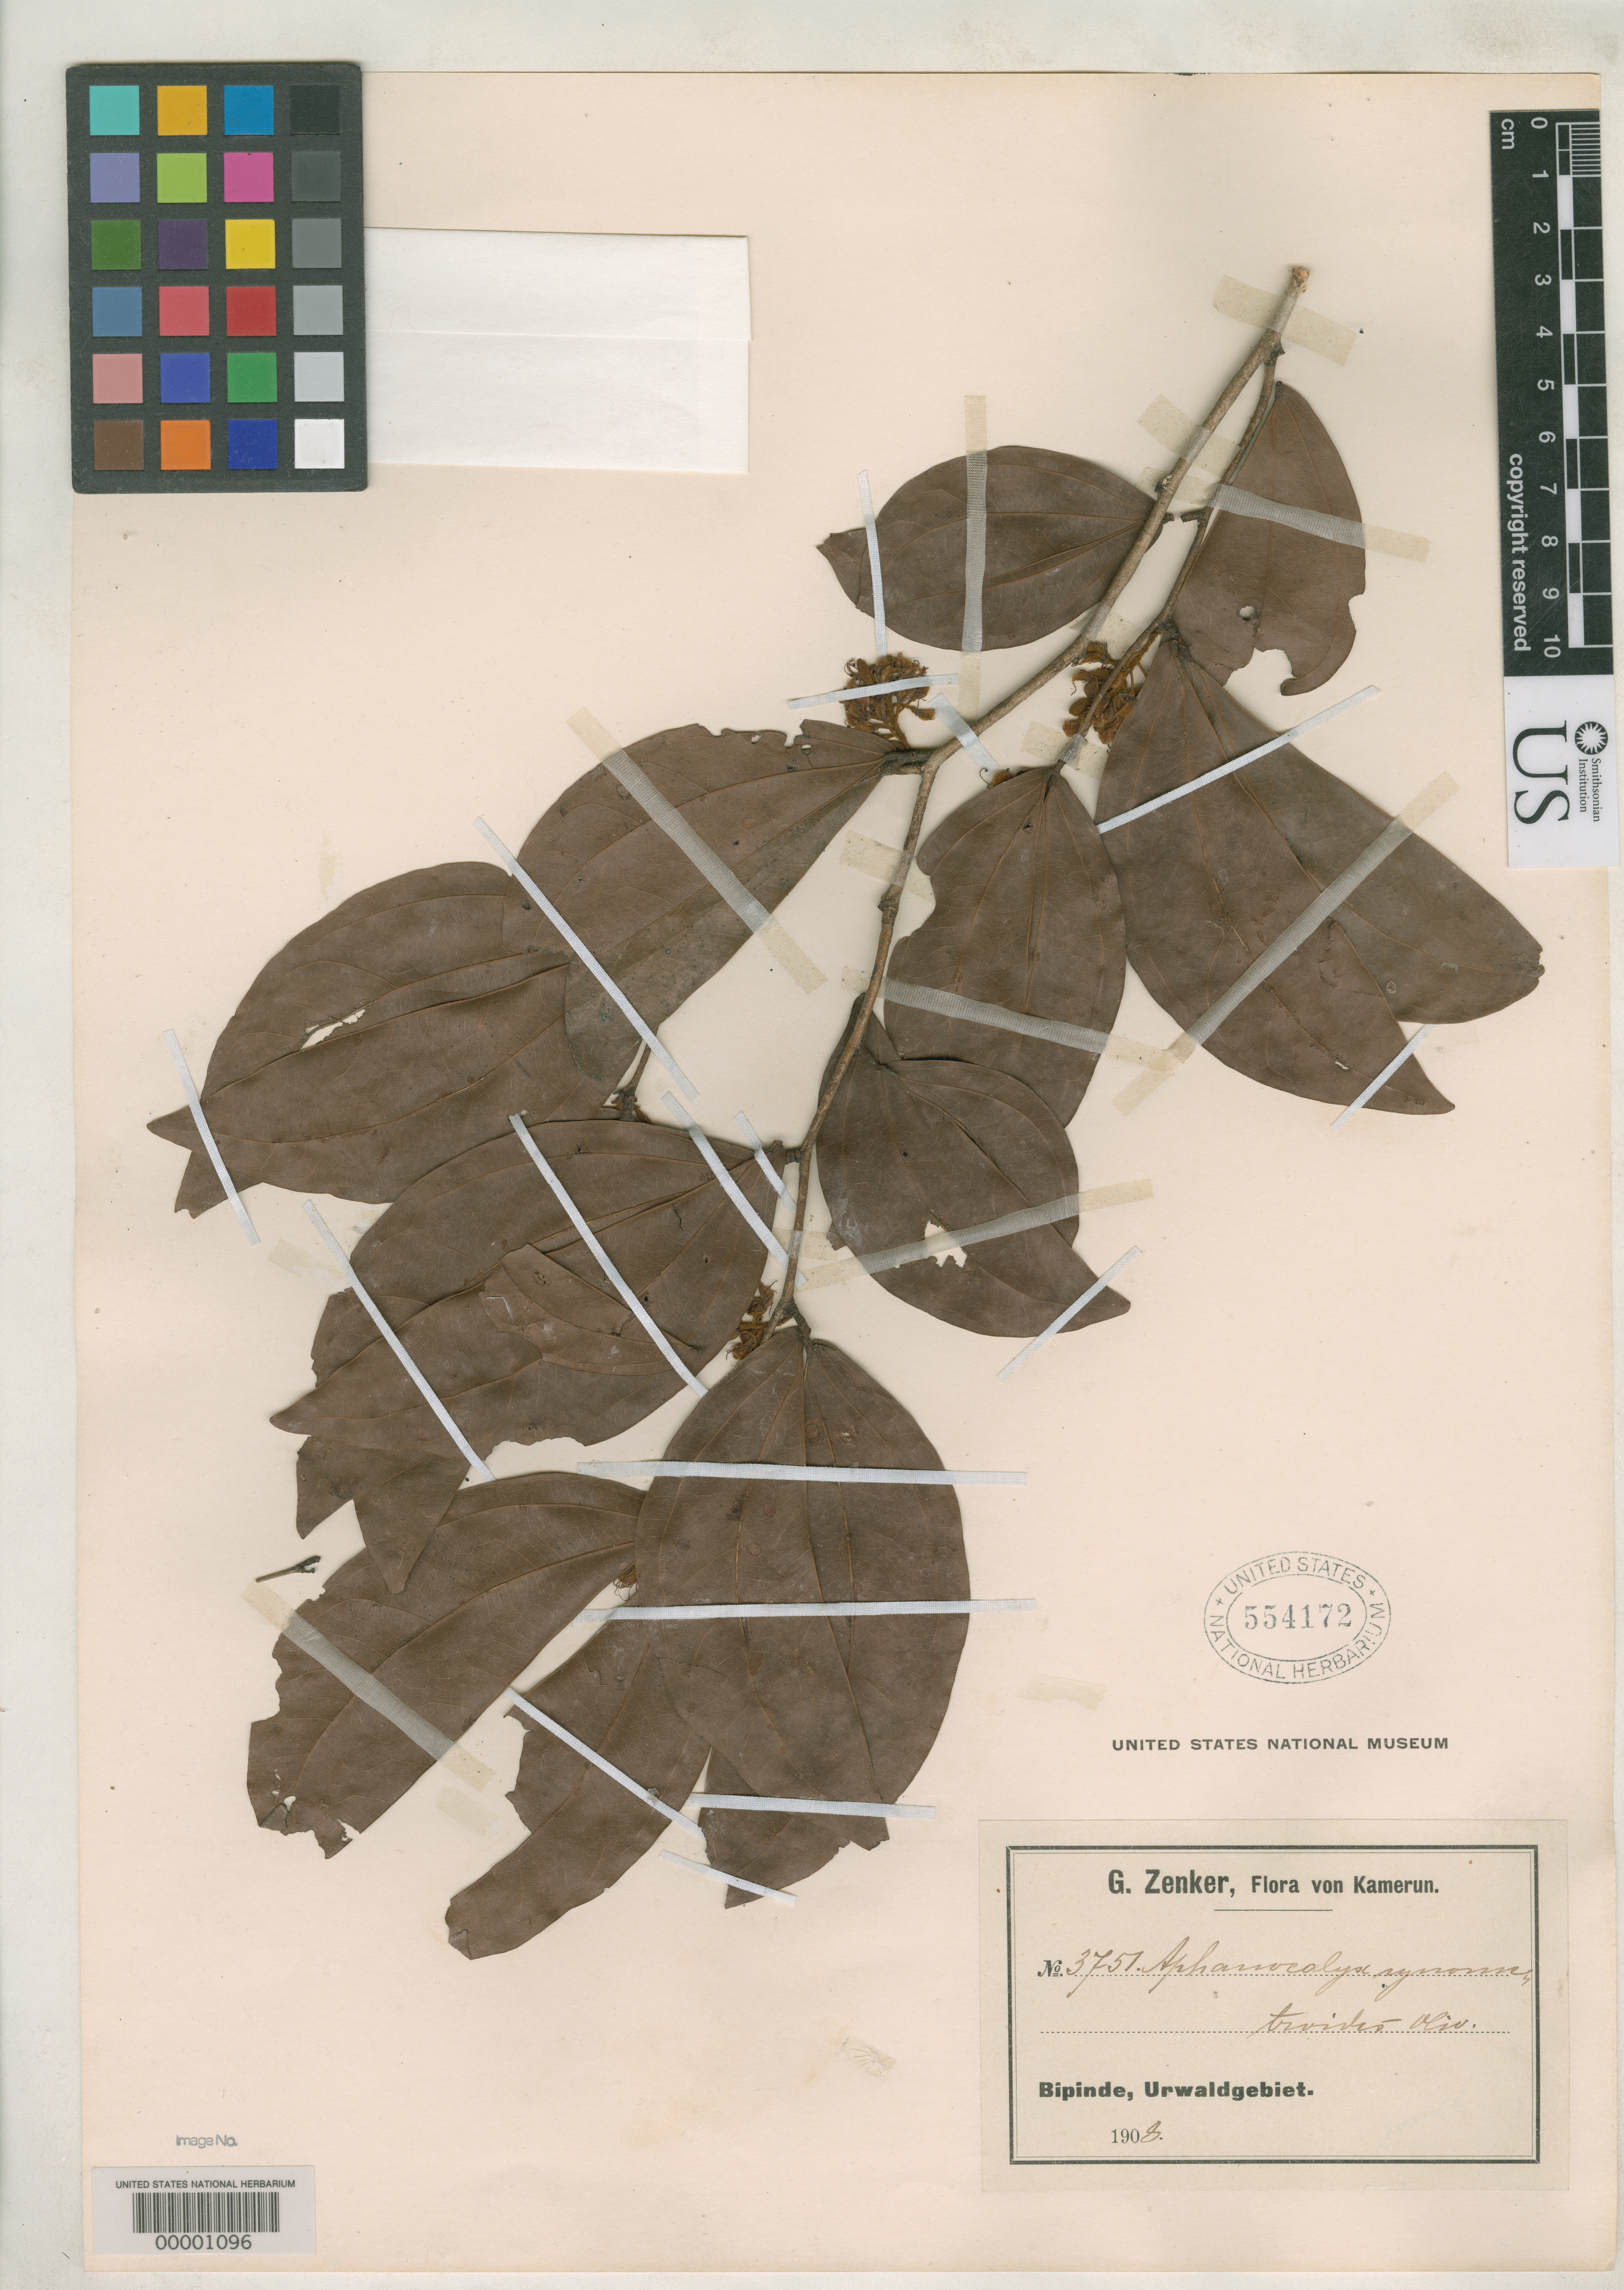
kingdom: Plantae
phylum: Tracheophyta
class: Magnoliopsida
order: Fabales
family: Fabaceae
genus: Aphanocalyx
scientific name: Aphanocalyx margininervatus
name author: J. Léonard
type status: Isotype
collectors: G. A. Zenker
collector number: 3757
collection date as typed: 1908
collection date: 1908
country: Cameroon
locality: Bipinde.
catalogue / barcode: US 554172